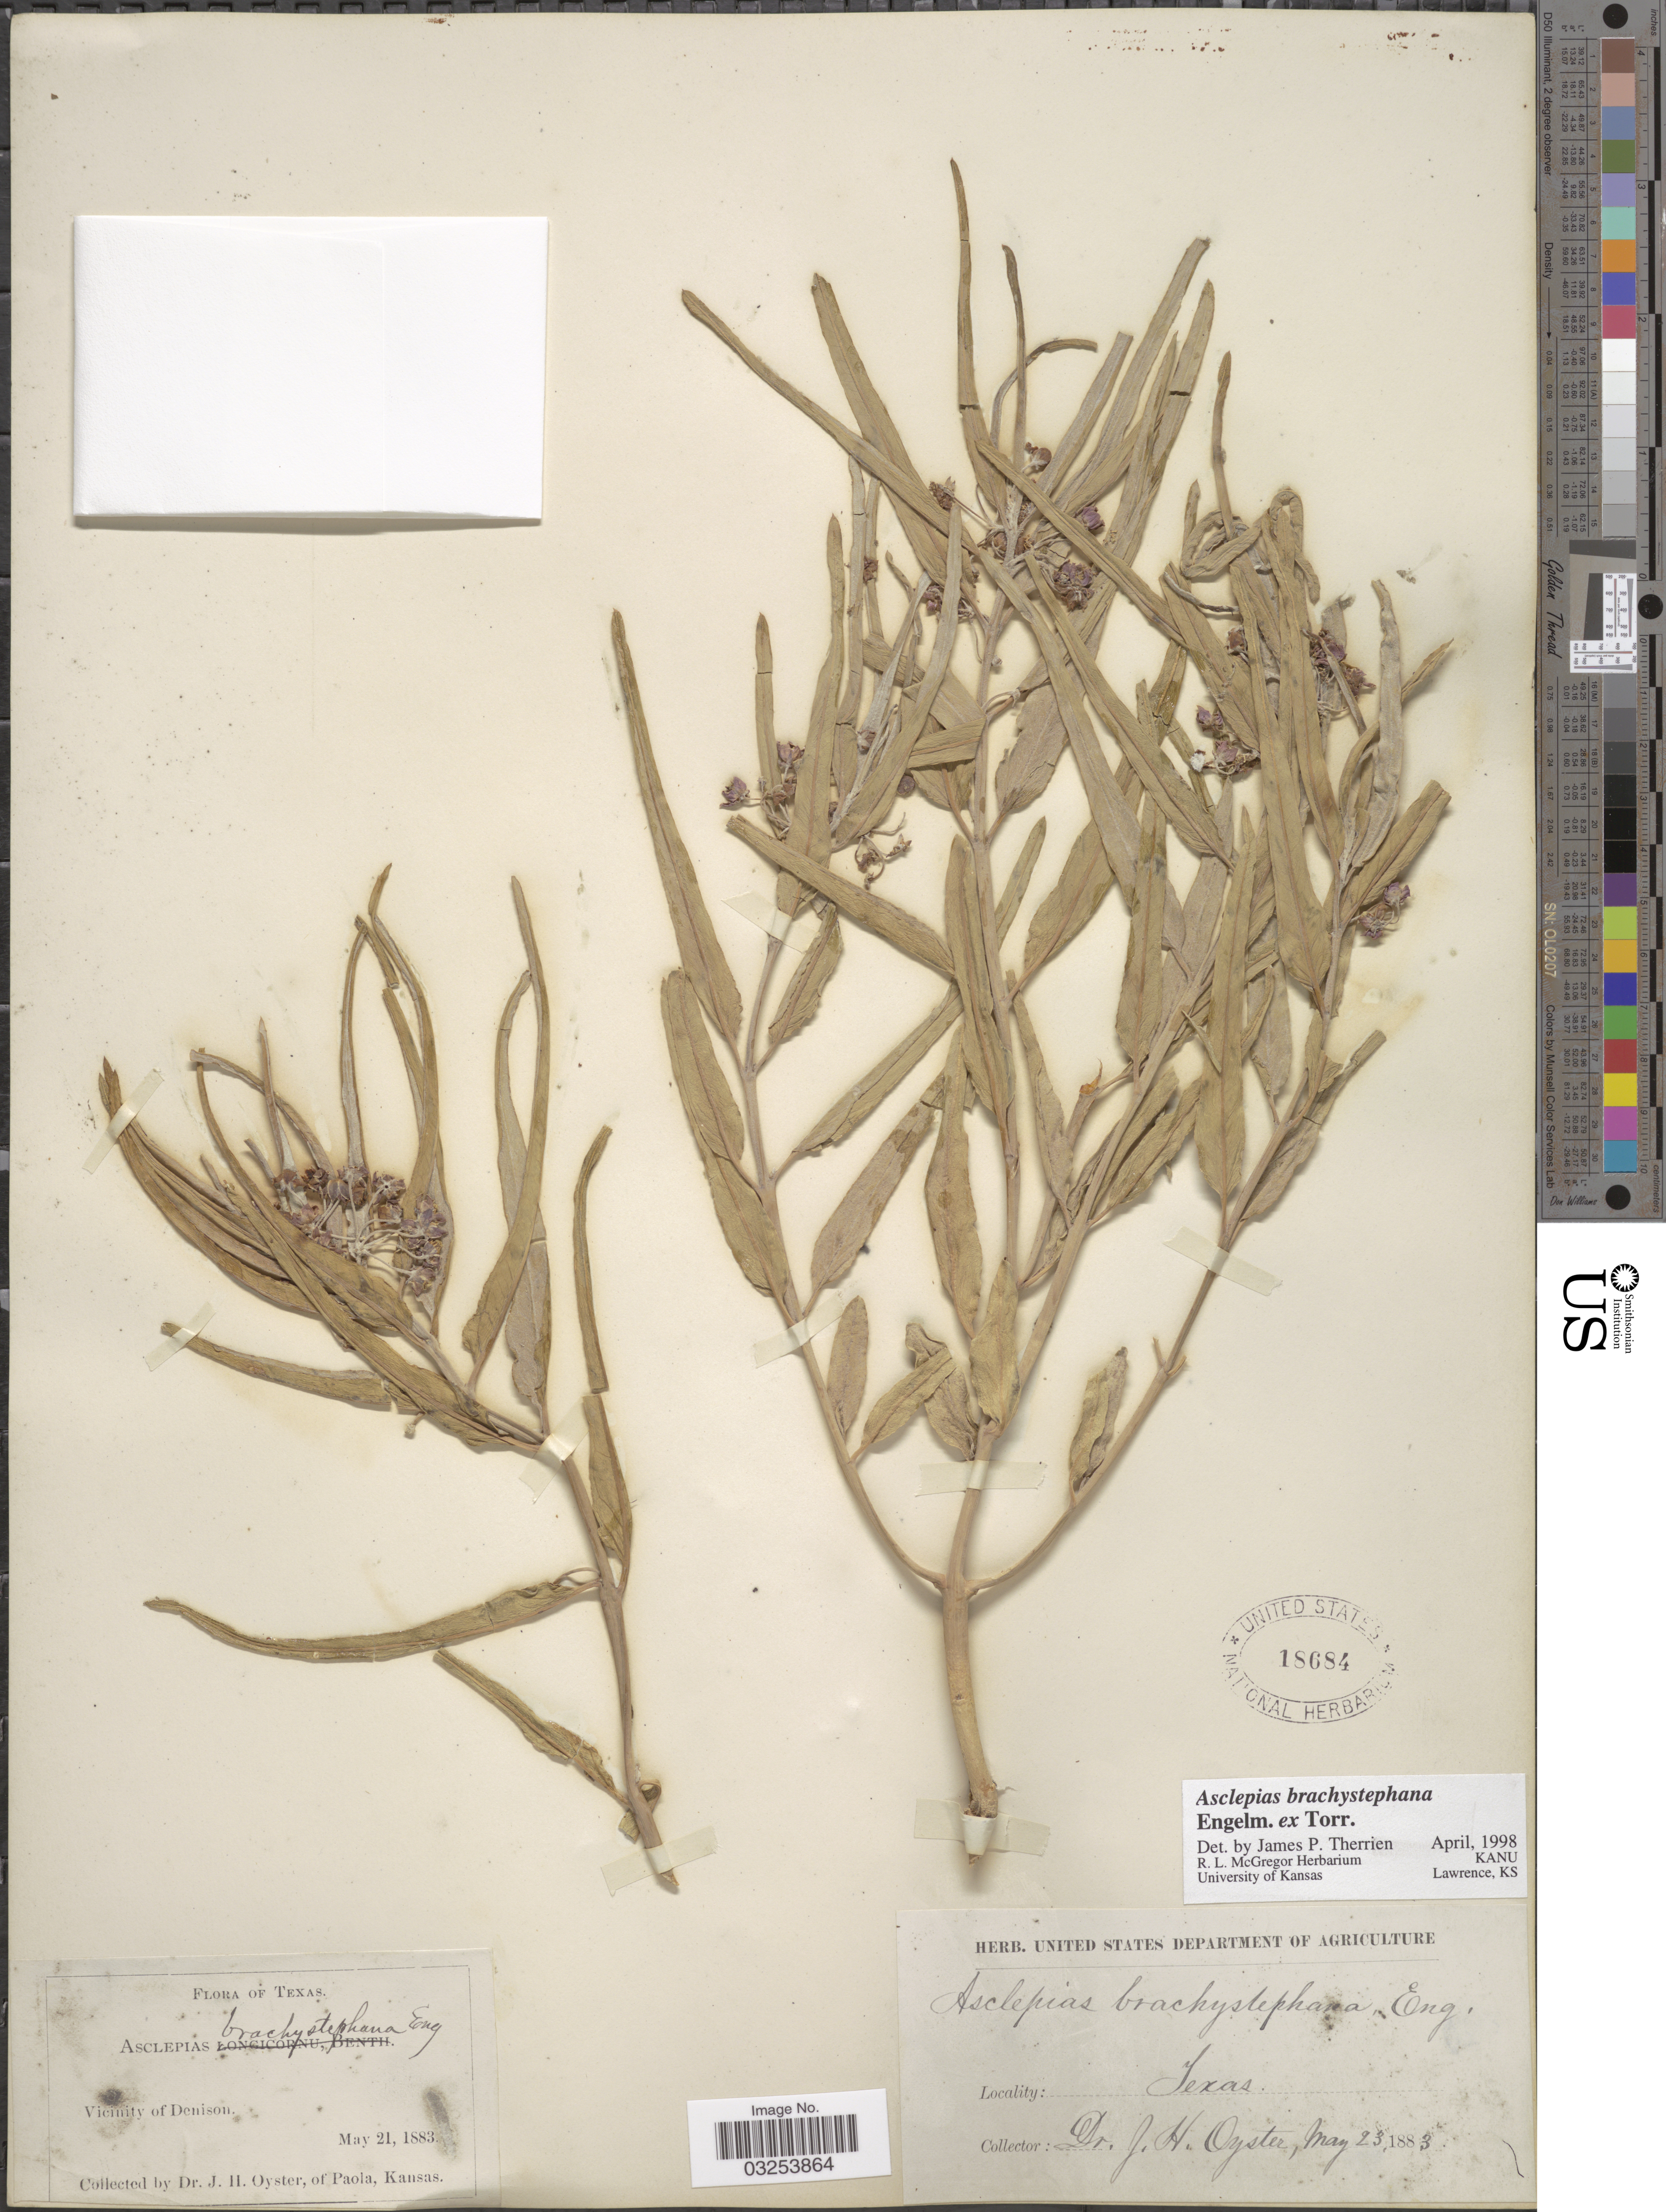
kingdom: Plantae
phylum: Tracheophyta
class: Magnoliopsida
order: Gentianales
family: Apocynaceae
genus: Asclepias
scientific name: Asclepias brachystephana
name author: Engelm. ex Torr.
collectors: J. H. Oyster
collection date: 1883-05-21/1883-05-23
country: United States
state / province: Texas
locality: Vicinity of Denison.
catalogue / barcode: US 18684